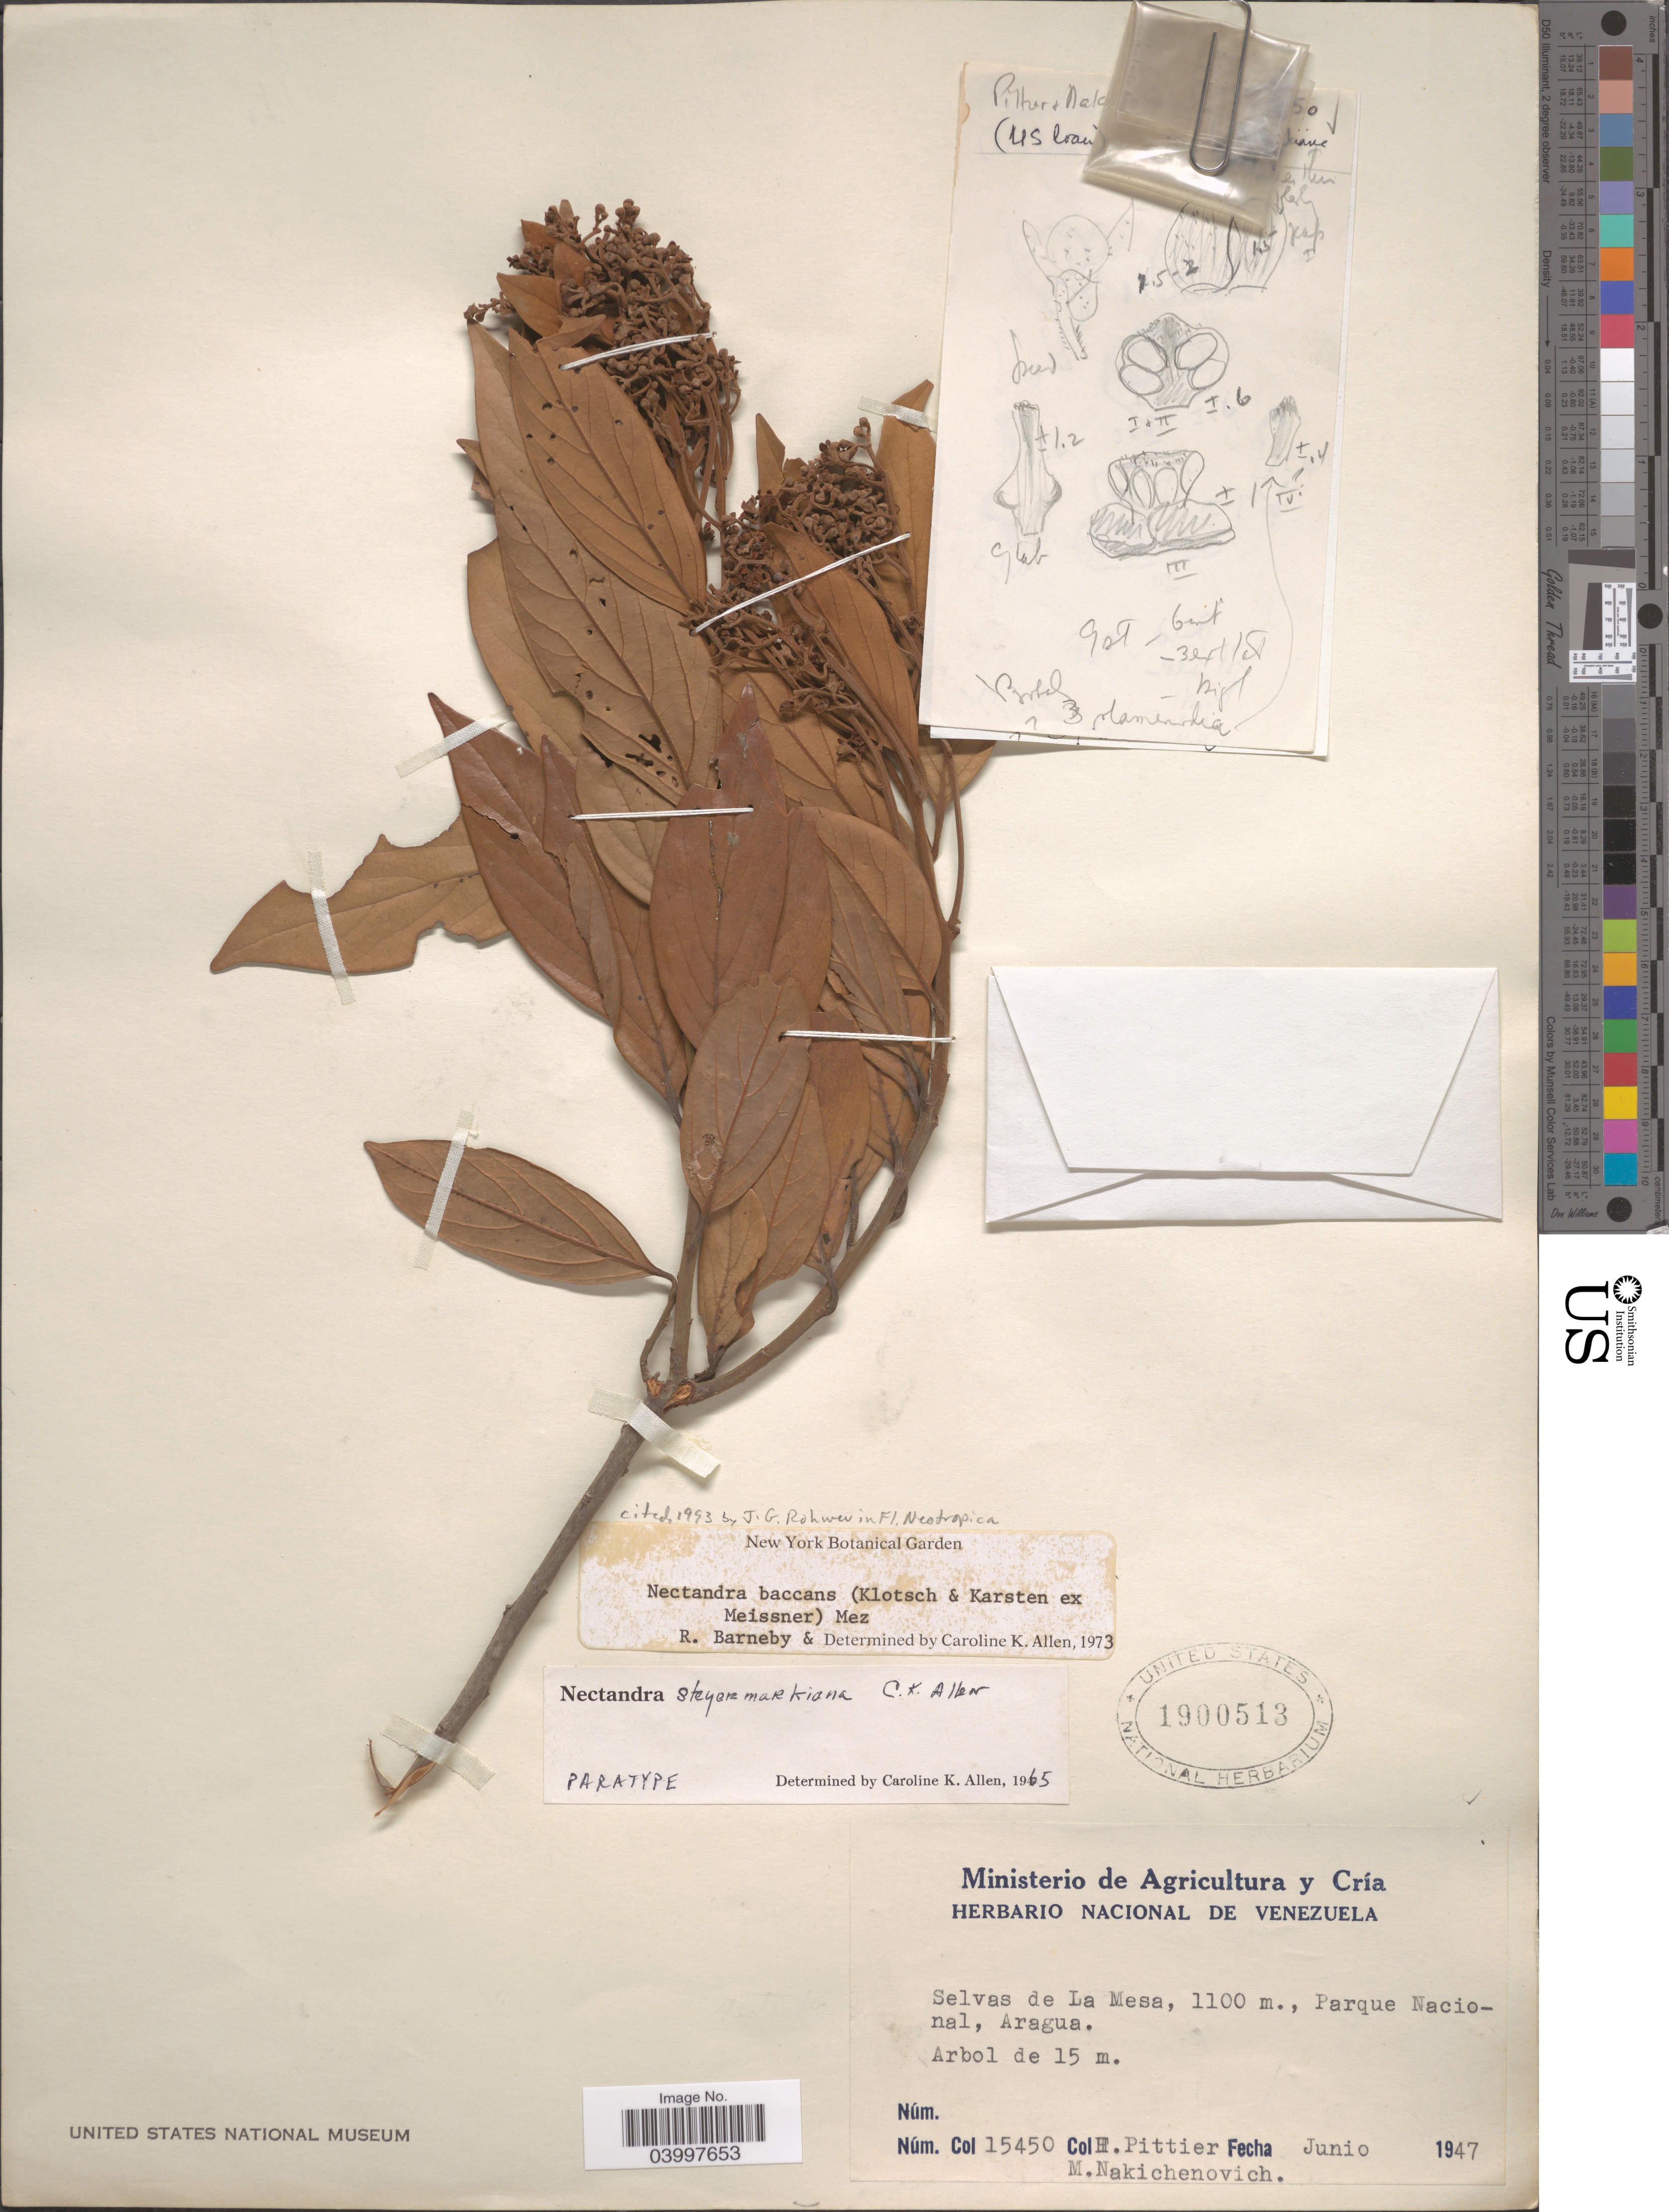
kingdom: Plantae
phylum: Tracheophyta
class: Magnoliopsida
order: Laurales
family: Lauraceae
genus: Nectandra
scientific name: Nectandra baccans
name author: (Klotzsch & H. Karst. ex Meisn.) Mez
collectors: H. F. Pittier & M. Nakichenovich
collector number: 15450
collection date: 1947-06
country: Venezuela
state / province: Aragua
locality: Selvas de La Mesa, Parque Nacional.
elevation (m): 1100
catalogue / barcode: US 1900513